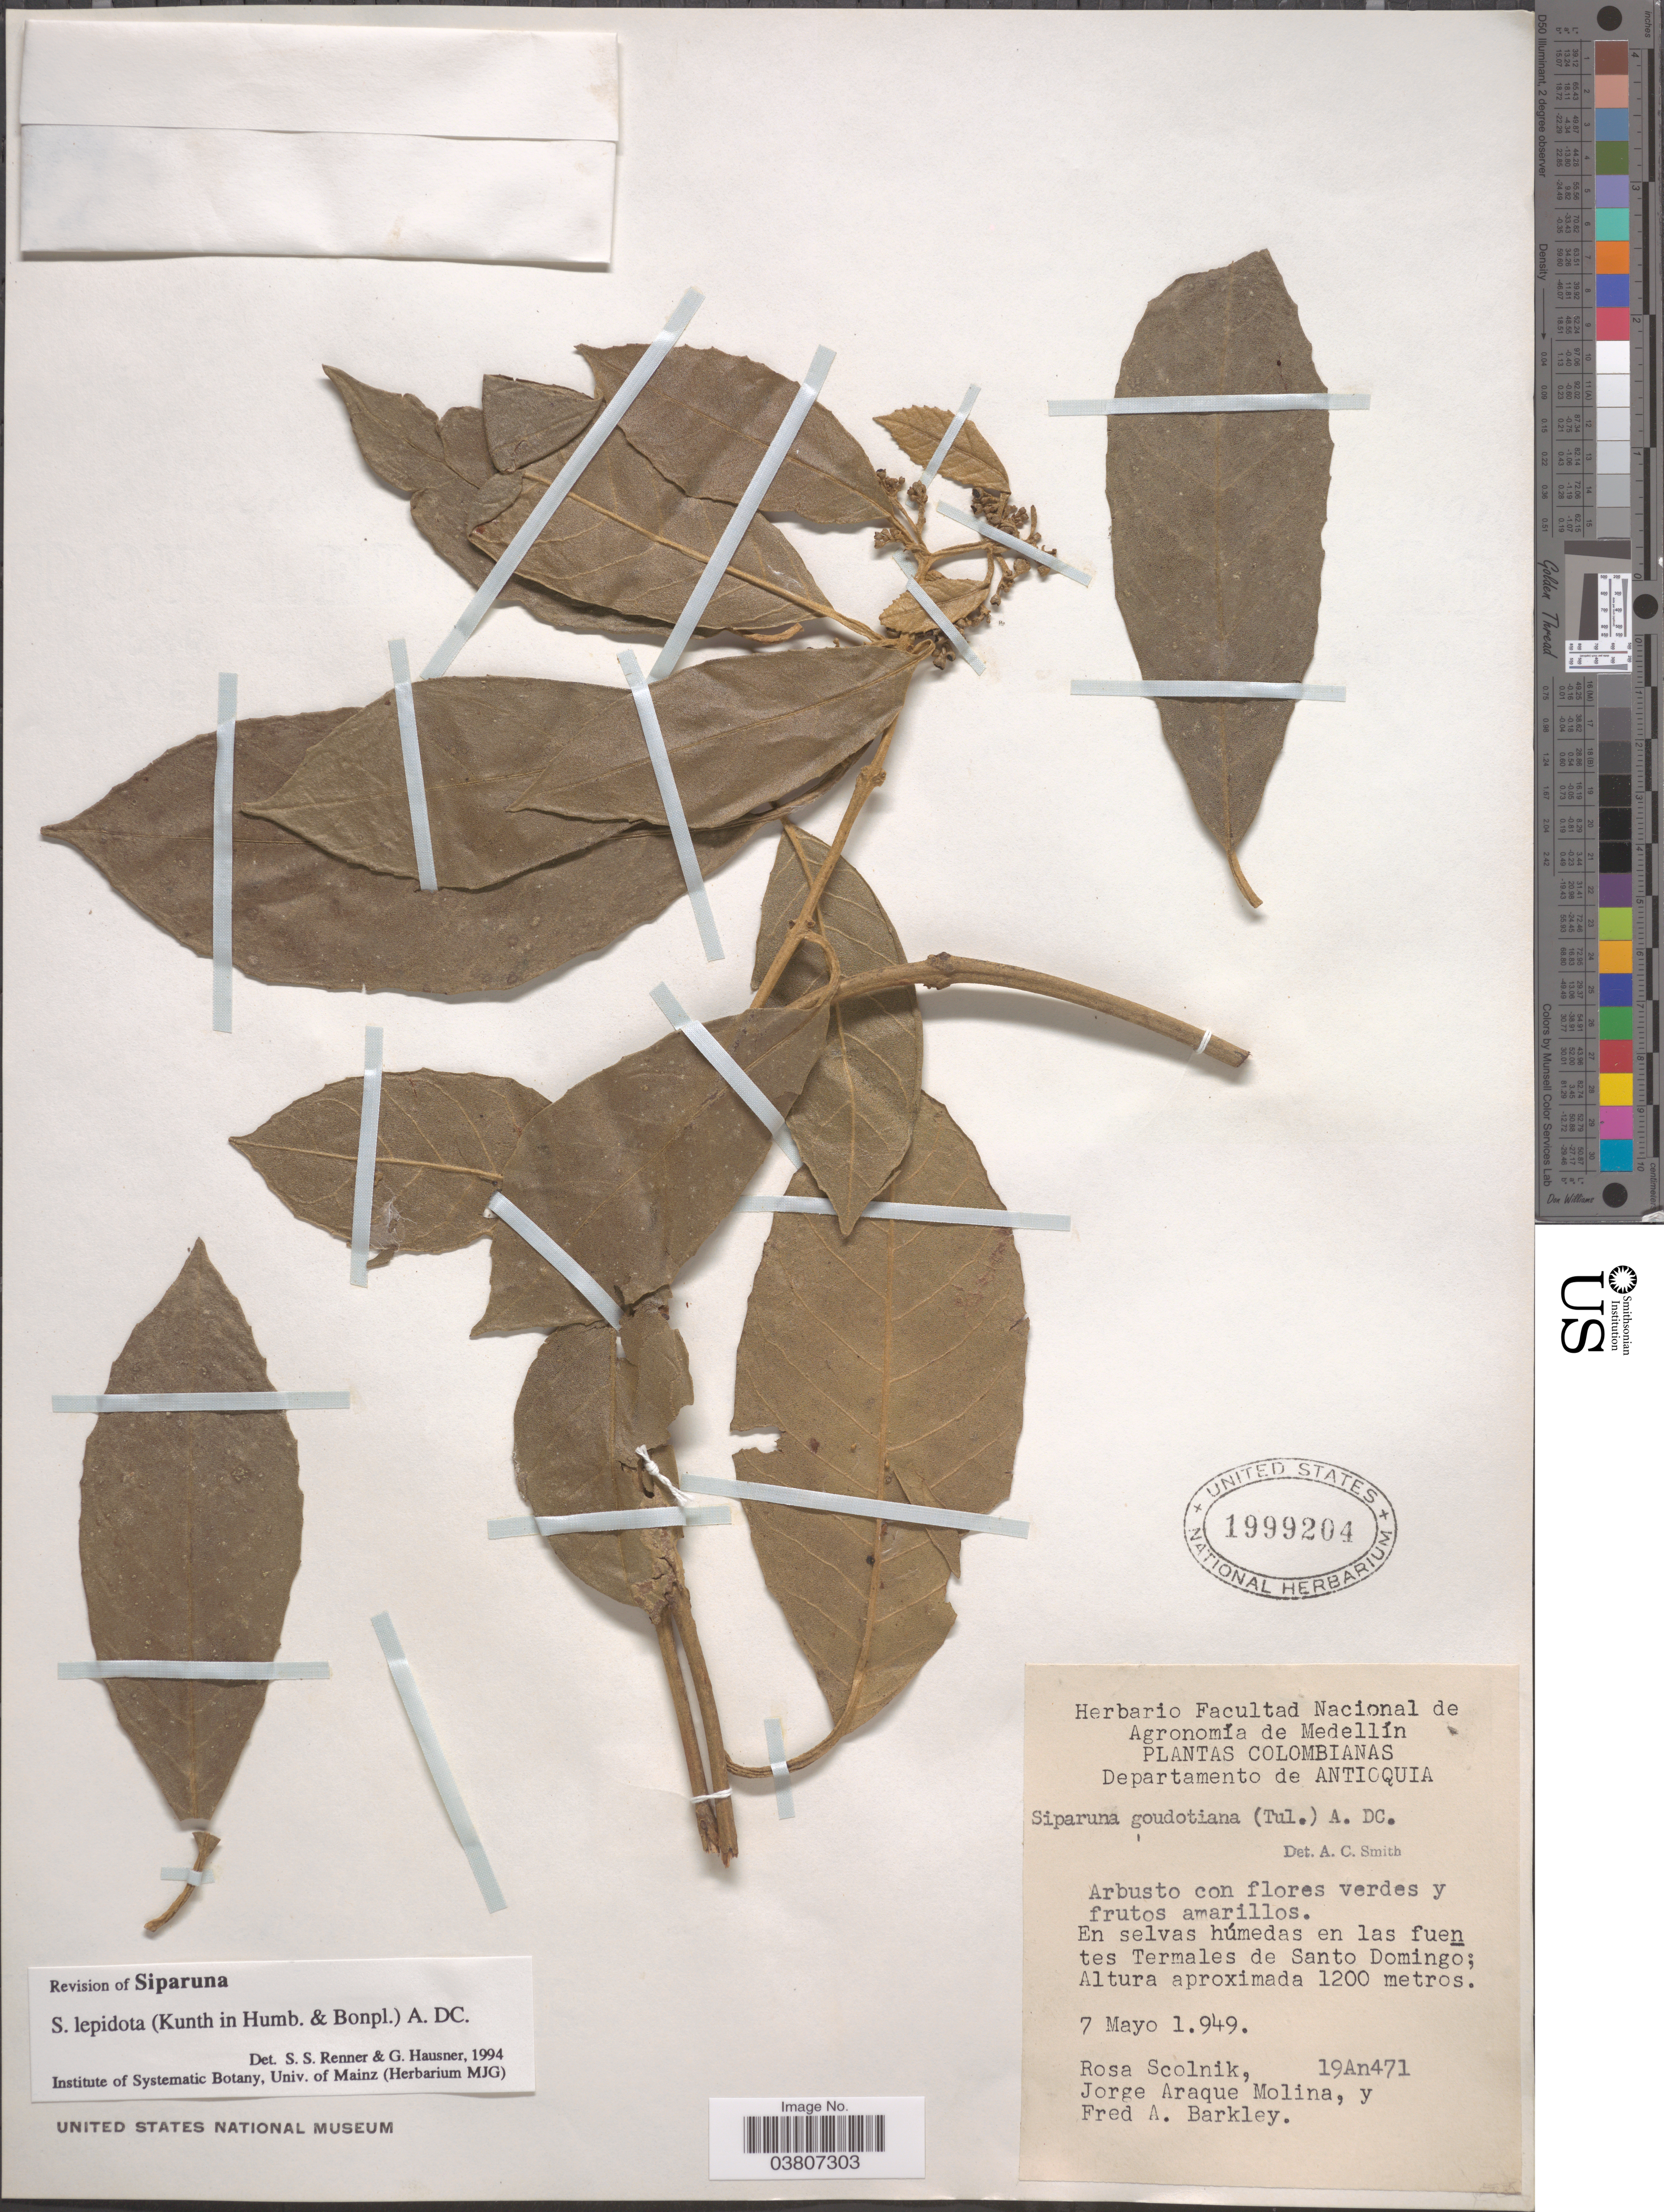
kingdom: Plantae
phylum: Tracheophyta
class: Magnoliopsida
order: Laurales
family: Siparunaceae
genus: Siparuna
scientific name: Siparuna lepidota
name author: (Kunth) A. DC.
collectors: R. Scolnik, J. A. Molina & F. A. Barkley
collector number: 19An471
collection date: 1949-05-07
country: Colombia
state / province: Antioquia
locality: Departamento de Antioquia, En selvas húmedas en las fuentes Termales de Santo Domingo.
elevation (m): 1200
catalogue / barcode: US 1999204